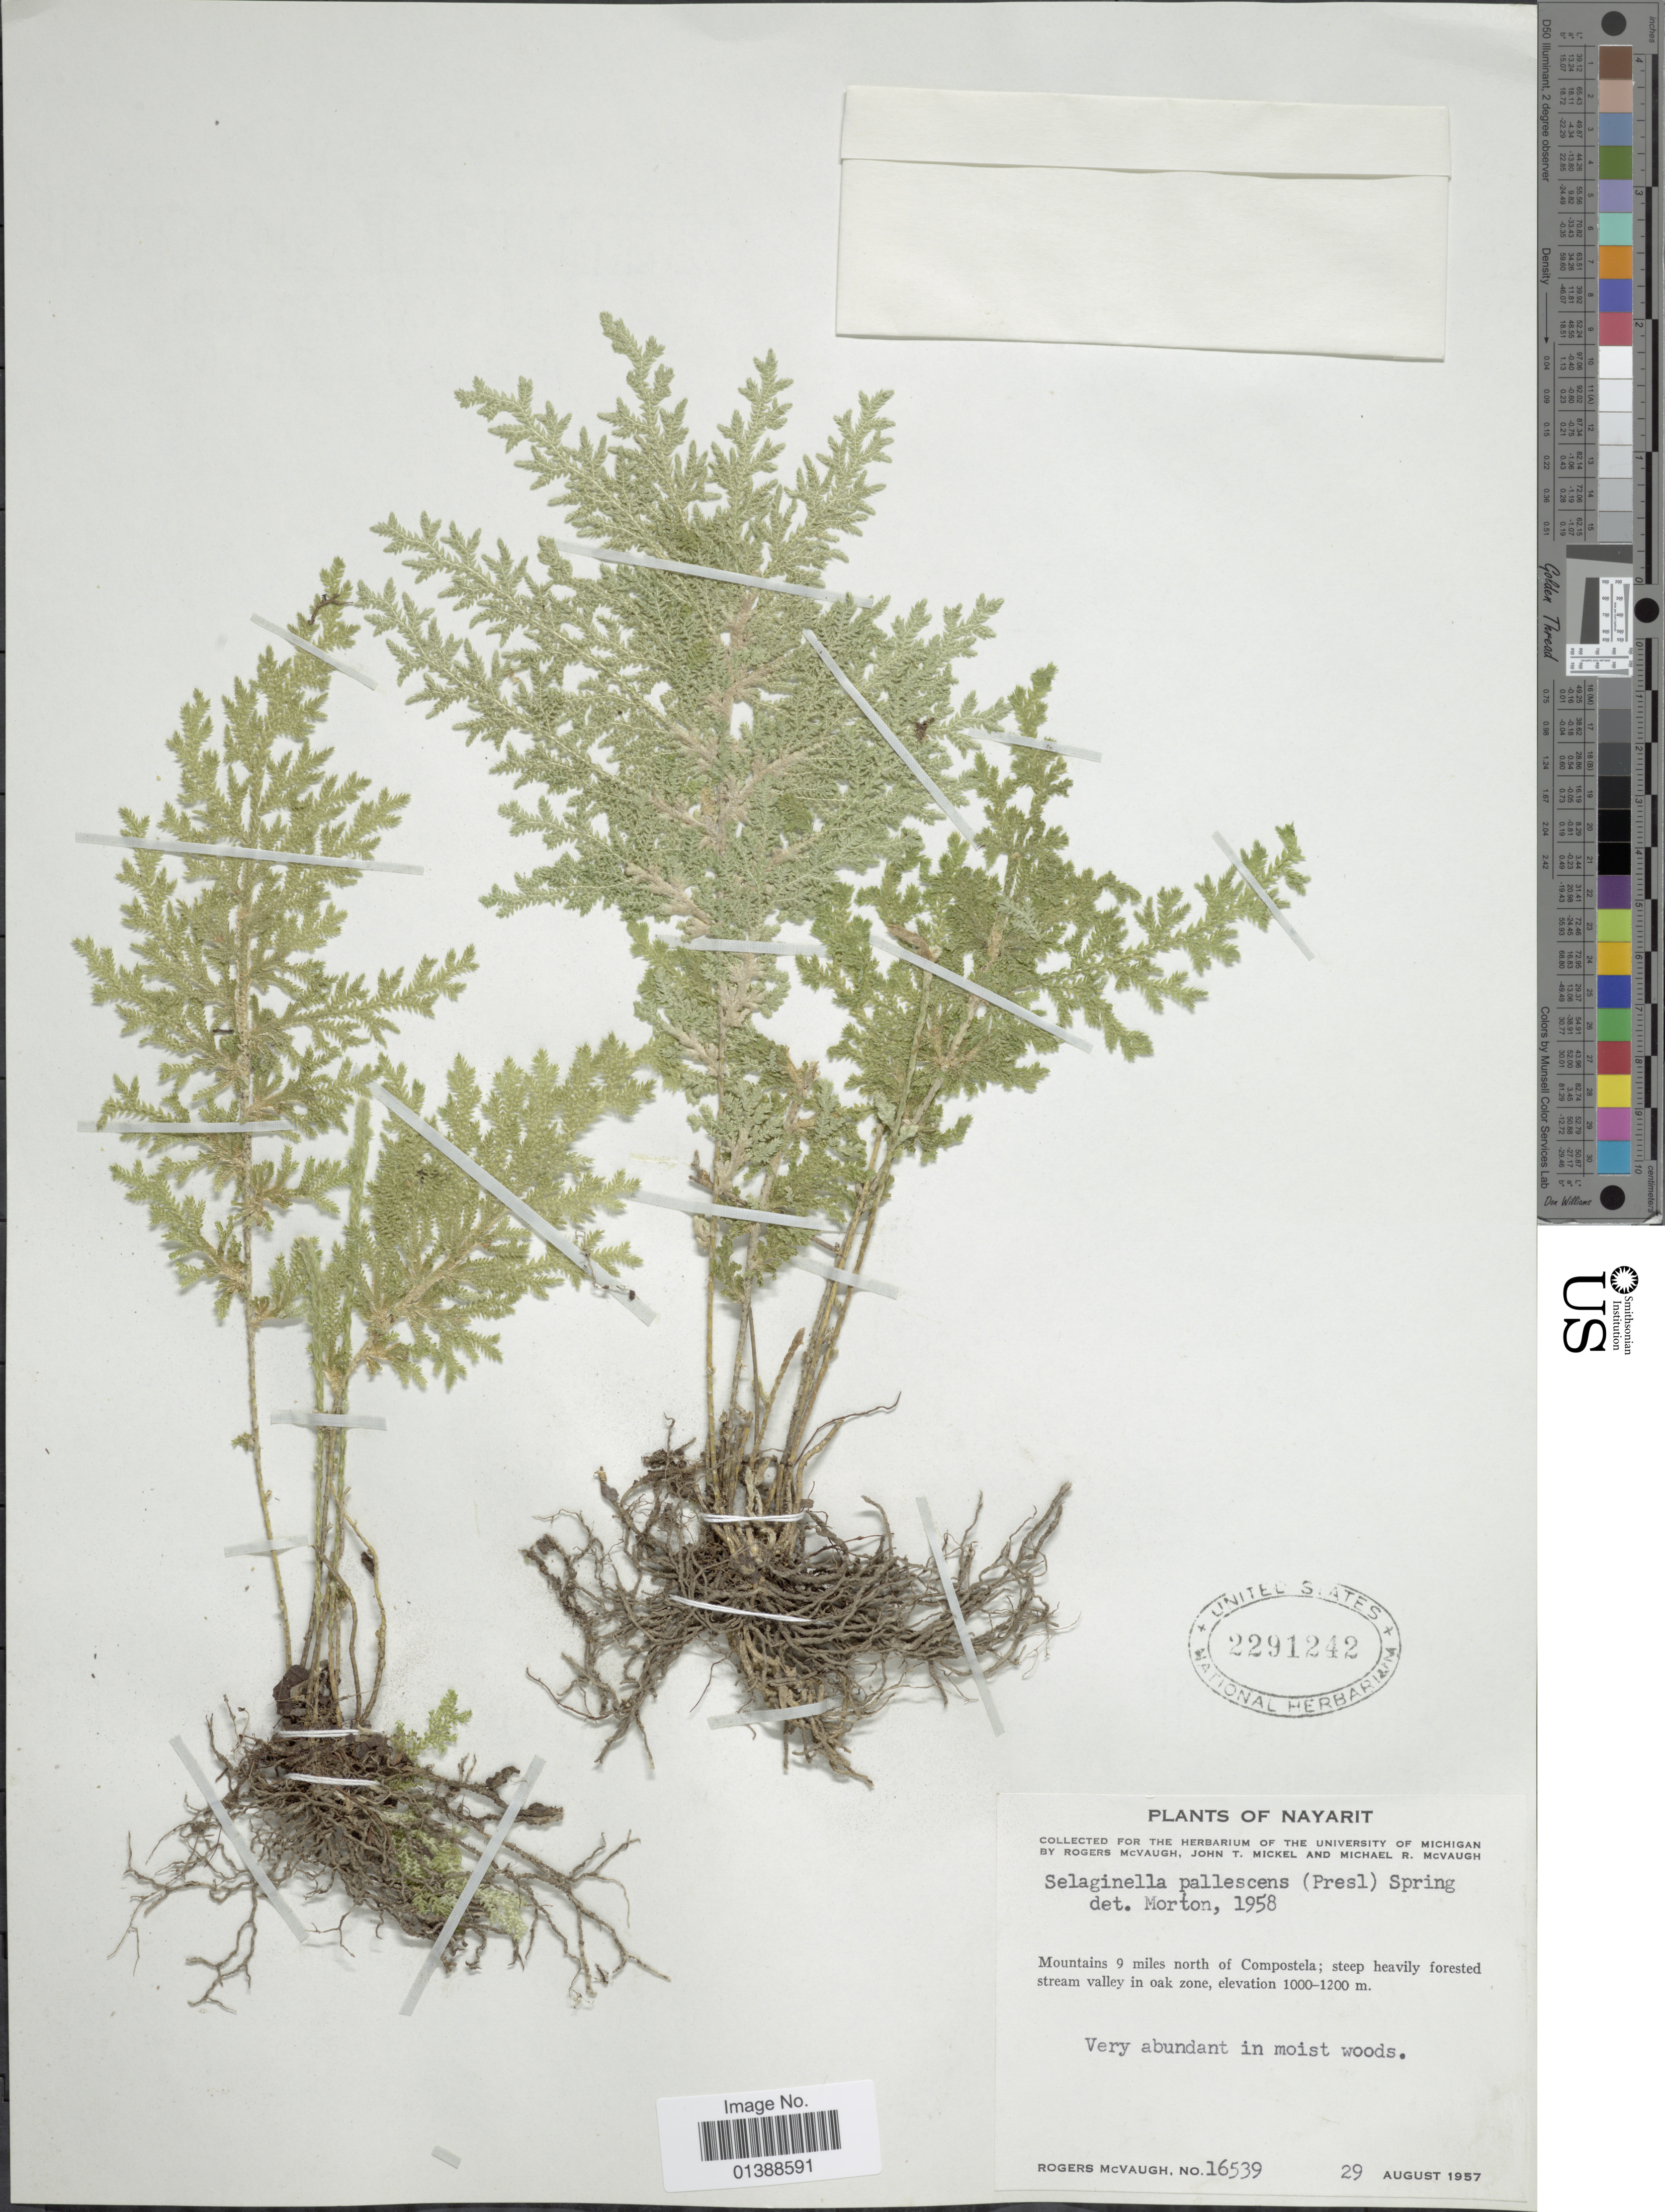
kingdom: Plantae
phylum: Tracheophyta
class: Lycopodiopsida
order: Selaginellales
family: Selaginellaceae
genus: Selaginella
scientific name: Selaginella pallescens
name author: (C. Presl) Spring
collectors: R. McVaugh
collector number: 16539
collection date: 1957-08-29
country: Mexico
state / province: Nayarit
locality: Mountains 9 miles north of Compostela; steep heavily forested stream valley in oak zone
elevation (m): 1000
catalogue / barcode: US 2291242